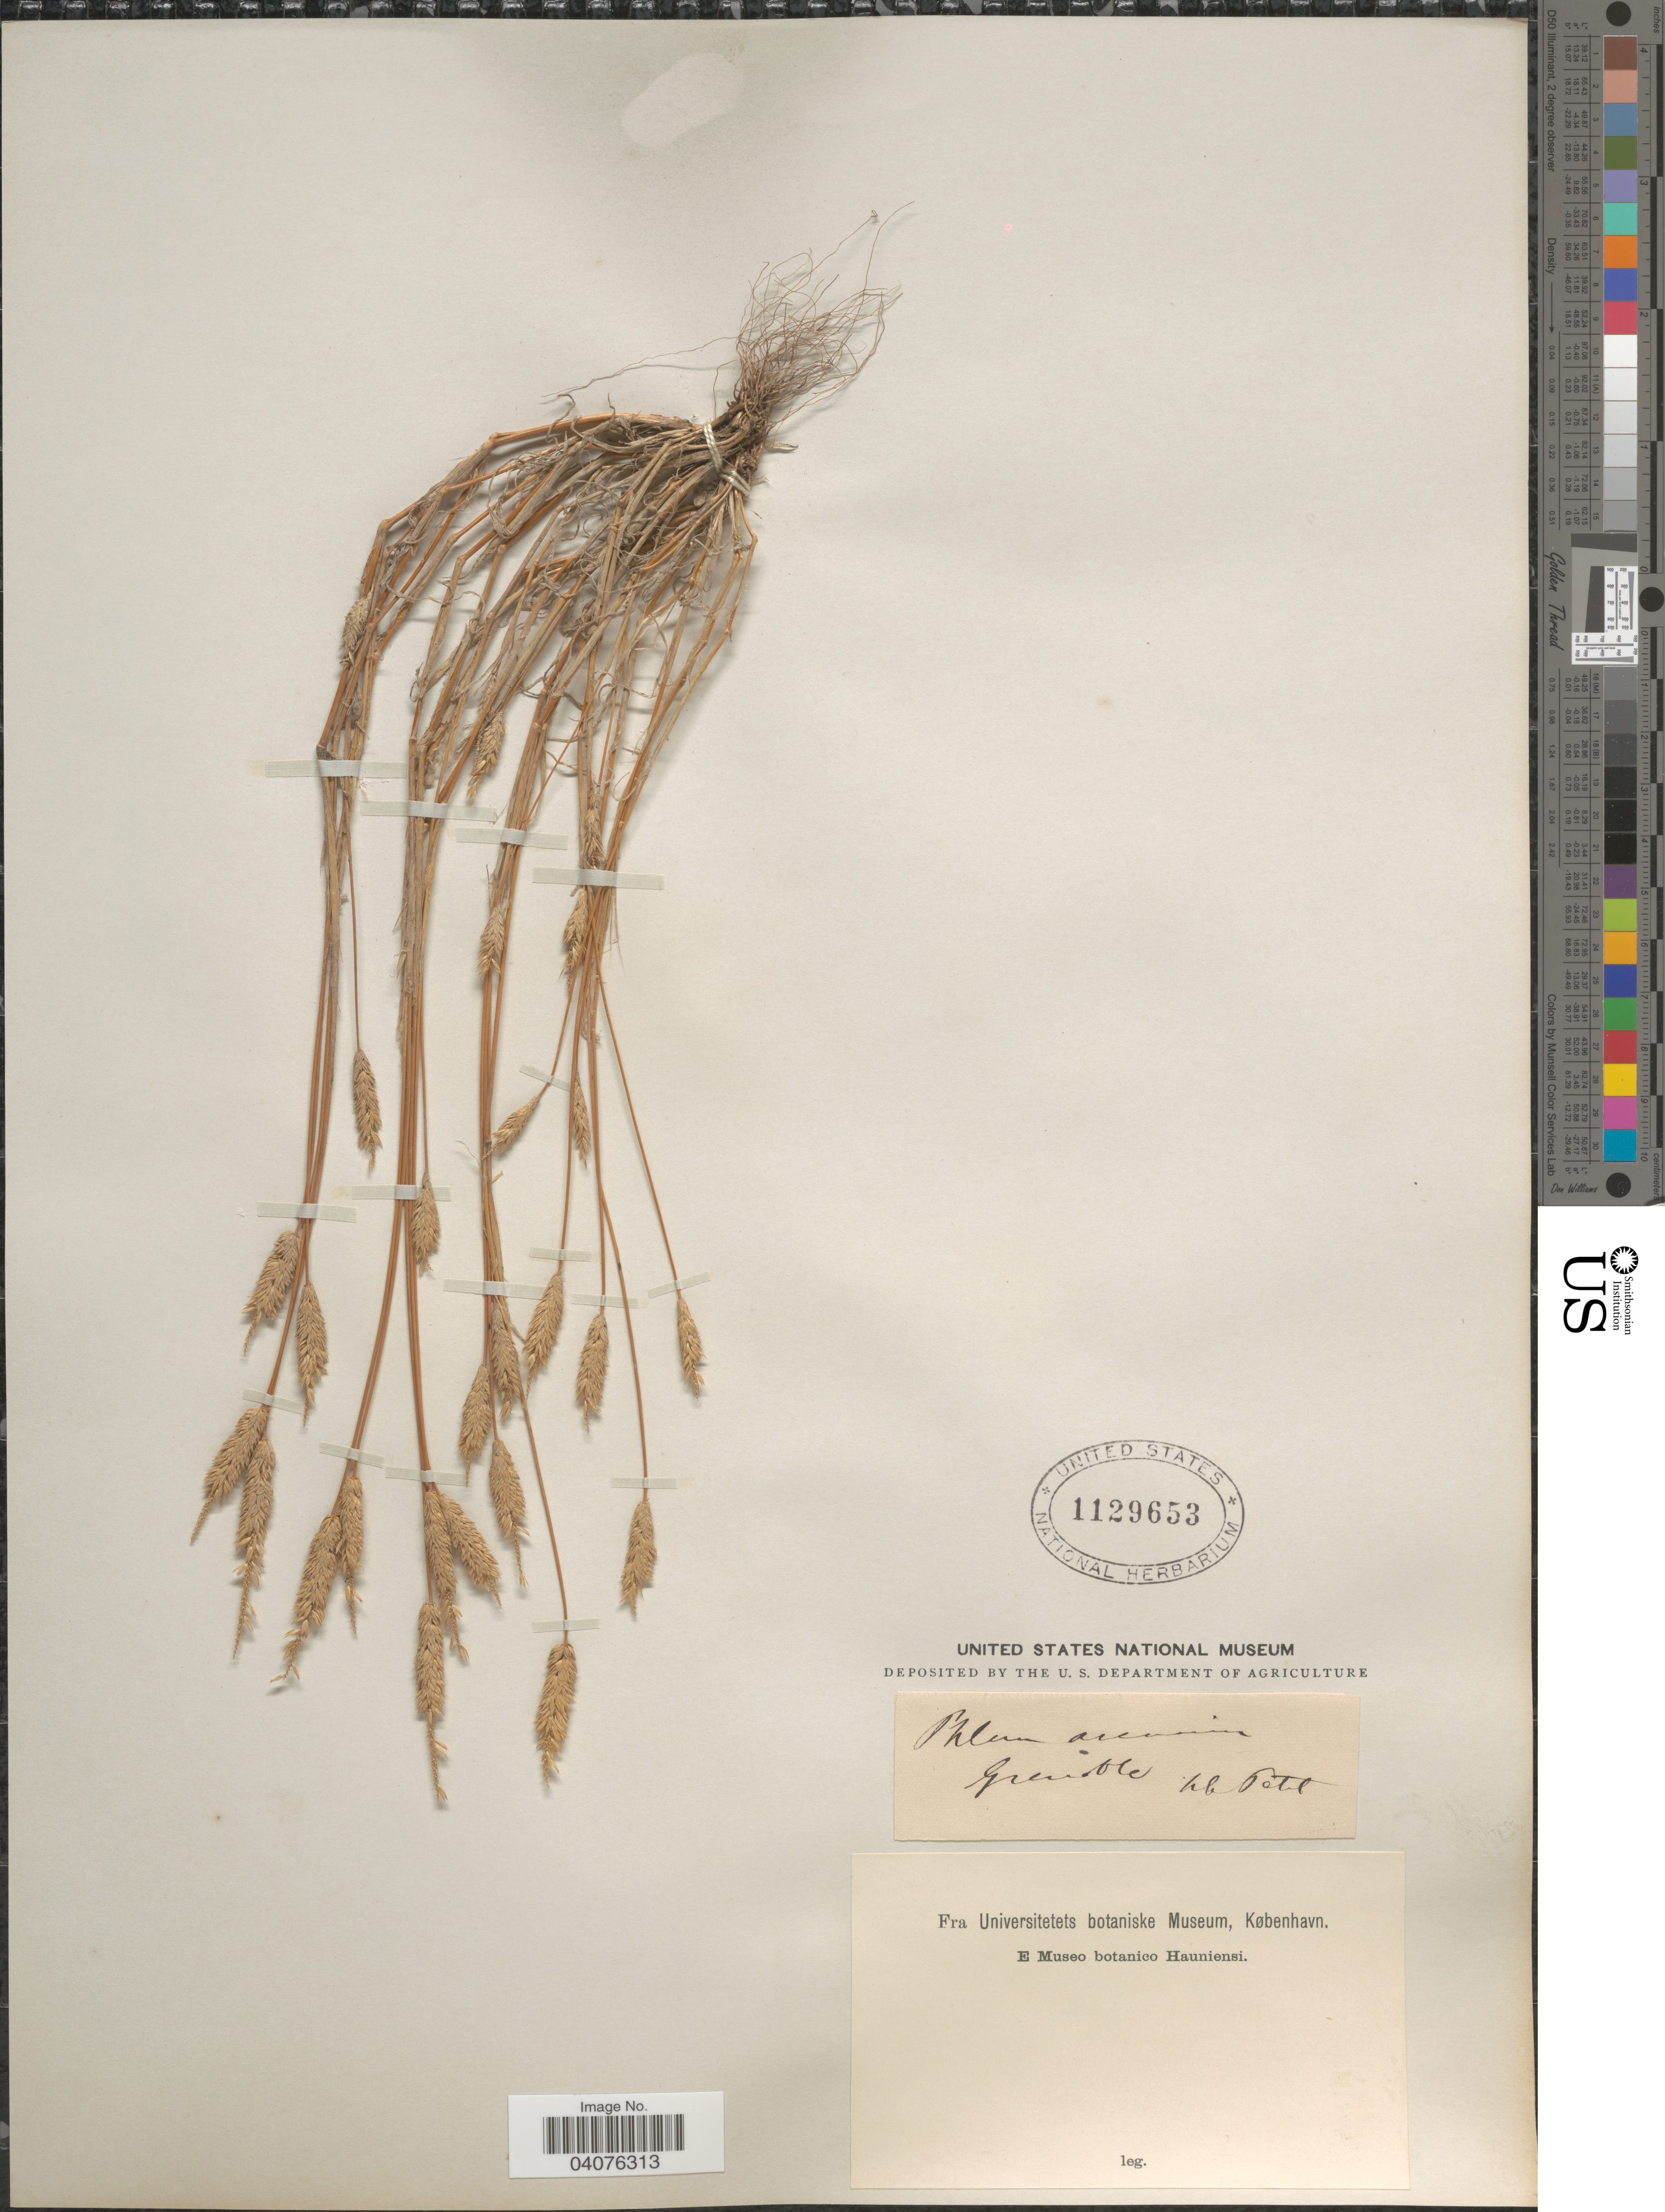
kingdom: Plantae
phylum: Tracheophyta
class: Liliopsida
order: Poales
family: Poaceae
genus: Phleum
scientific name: Phleum arenarium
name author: L.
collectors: ex herb. Petit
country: France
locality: Grenoble.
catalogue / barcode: US 1129653